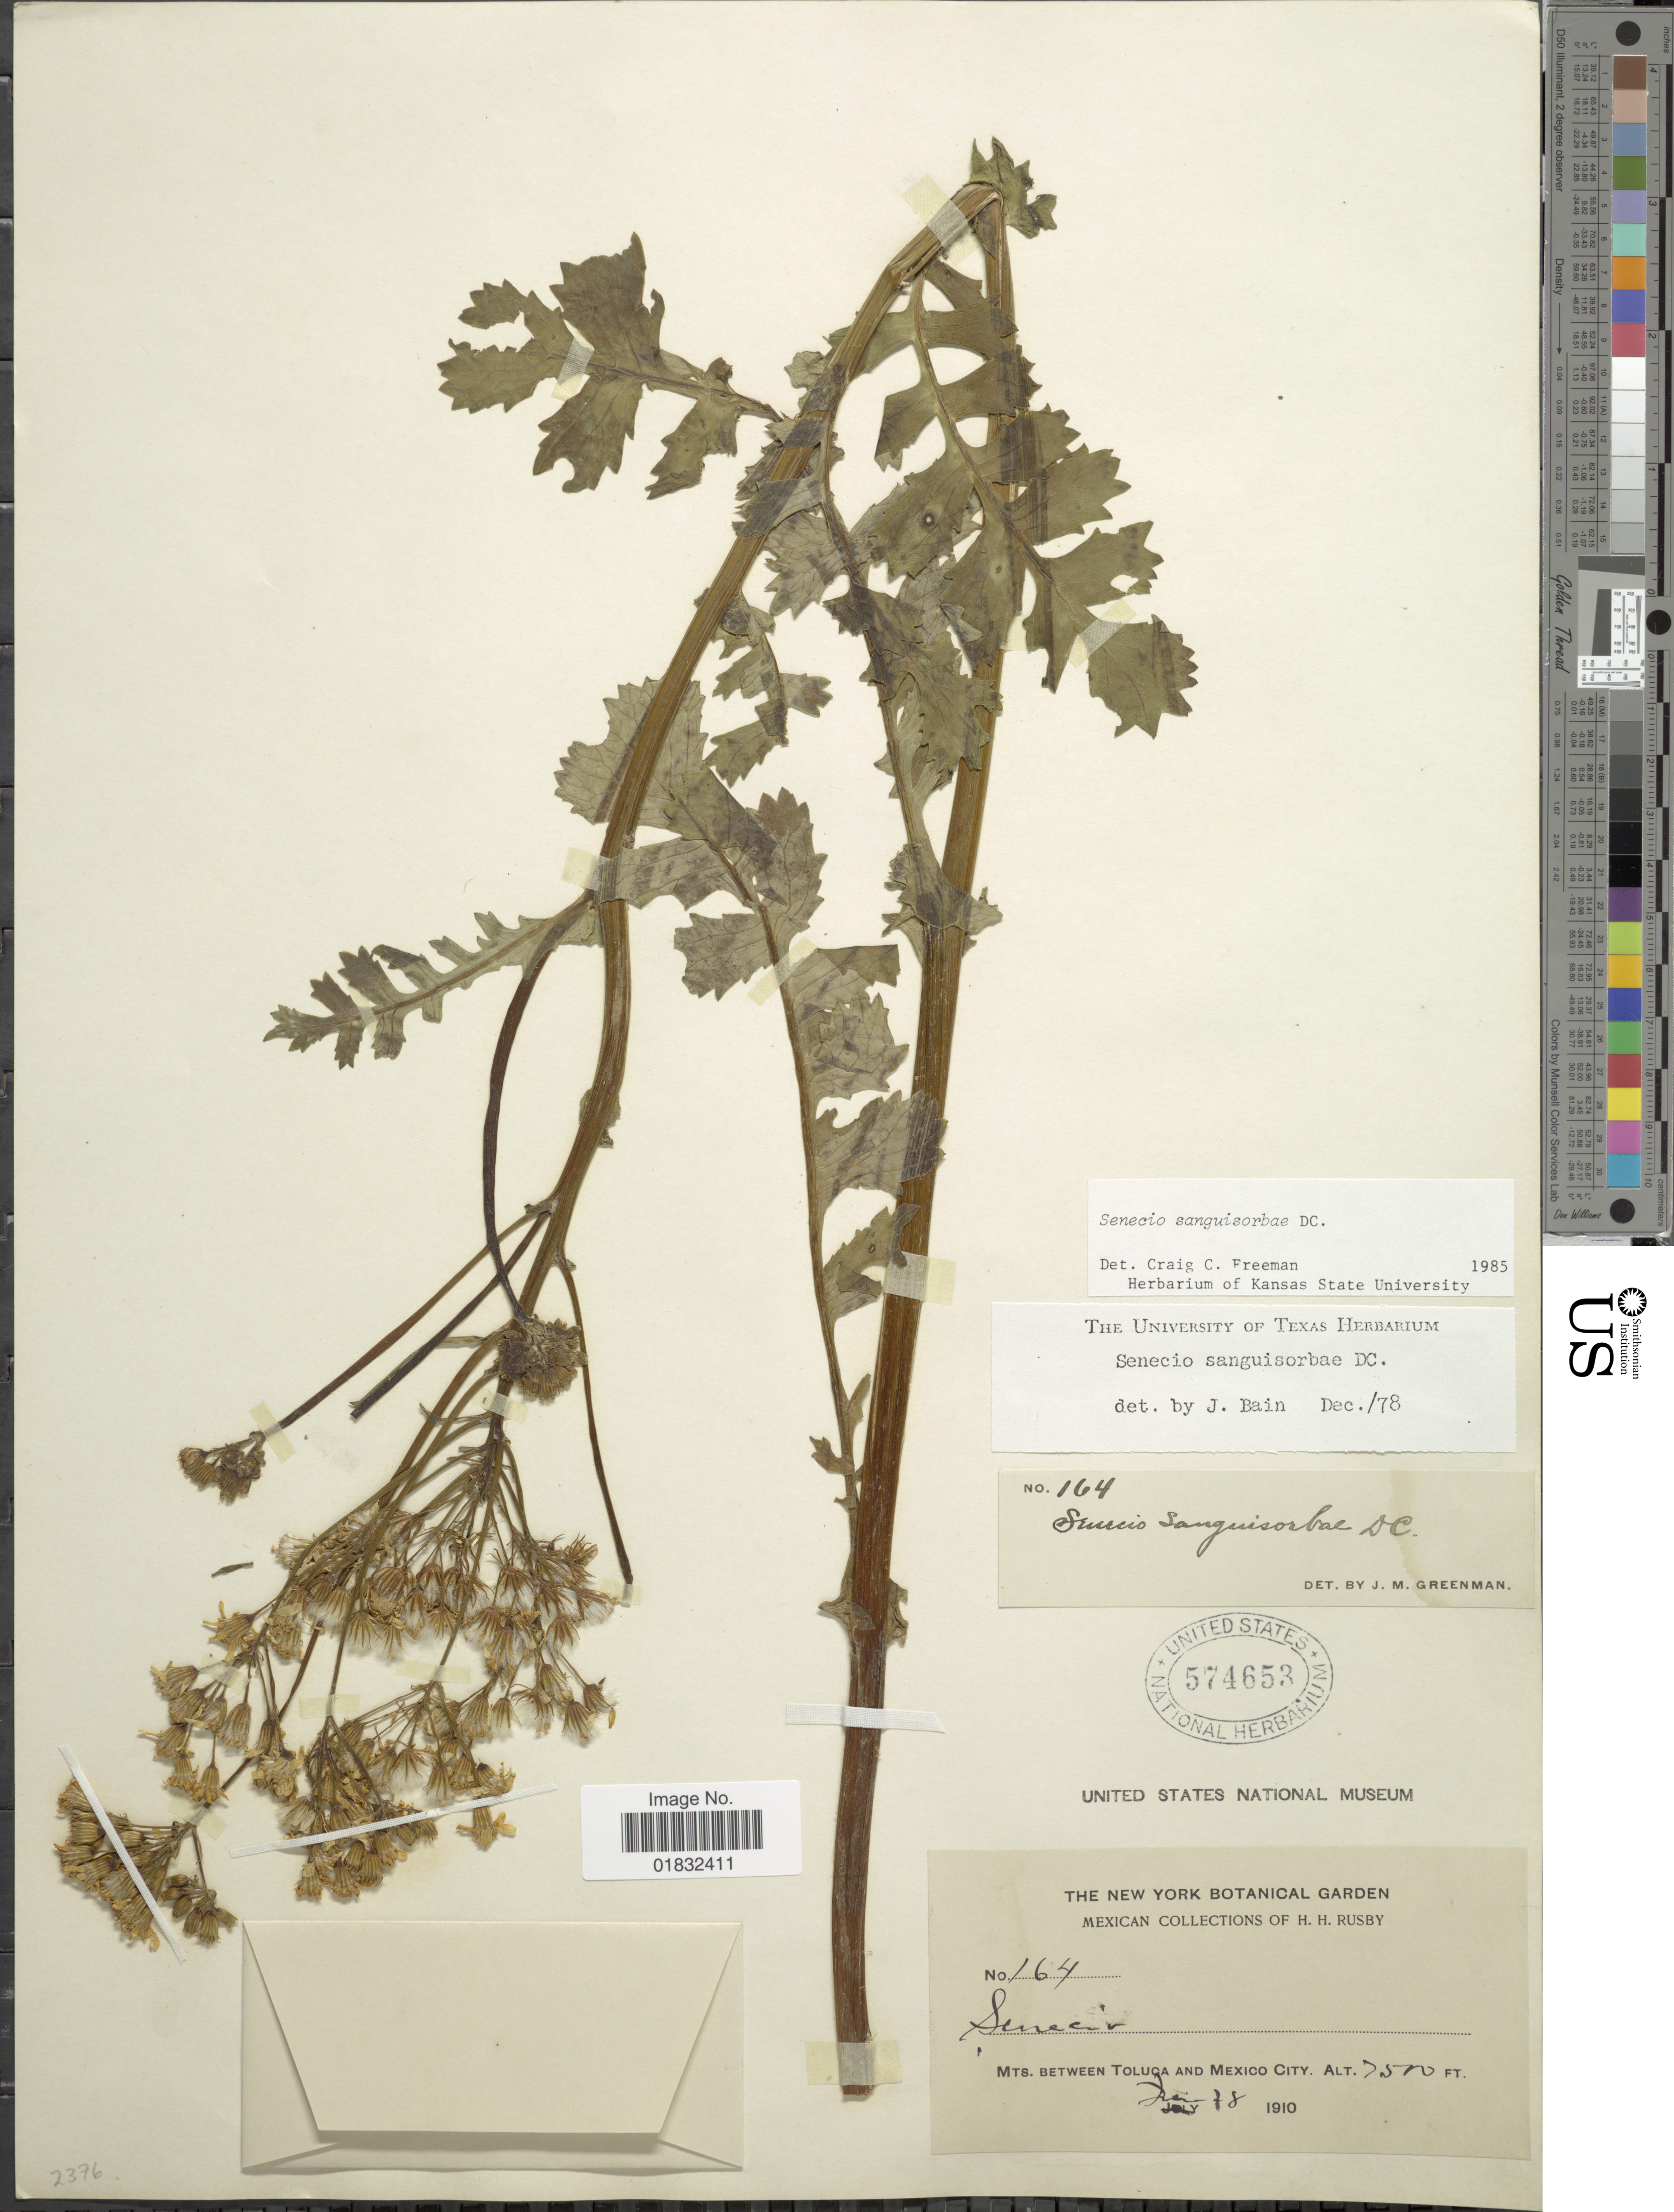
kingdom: Plantae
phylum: Tracheophyta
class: Magnoliopsida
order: Asterales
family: Asteraceae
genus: Packera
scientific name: Packera sanguisorboides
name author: (Rydb.) W.A. Weber & Á. Löve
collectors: H. H. Rusby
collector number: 164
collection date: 1910-06-28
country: Mexico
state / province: México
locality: Mts between Toluca and Mexcio City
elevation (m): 2286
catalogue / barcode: US 574653